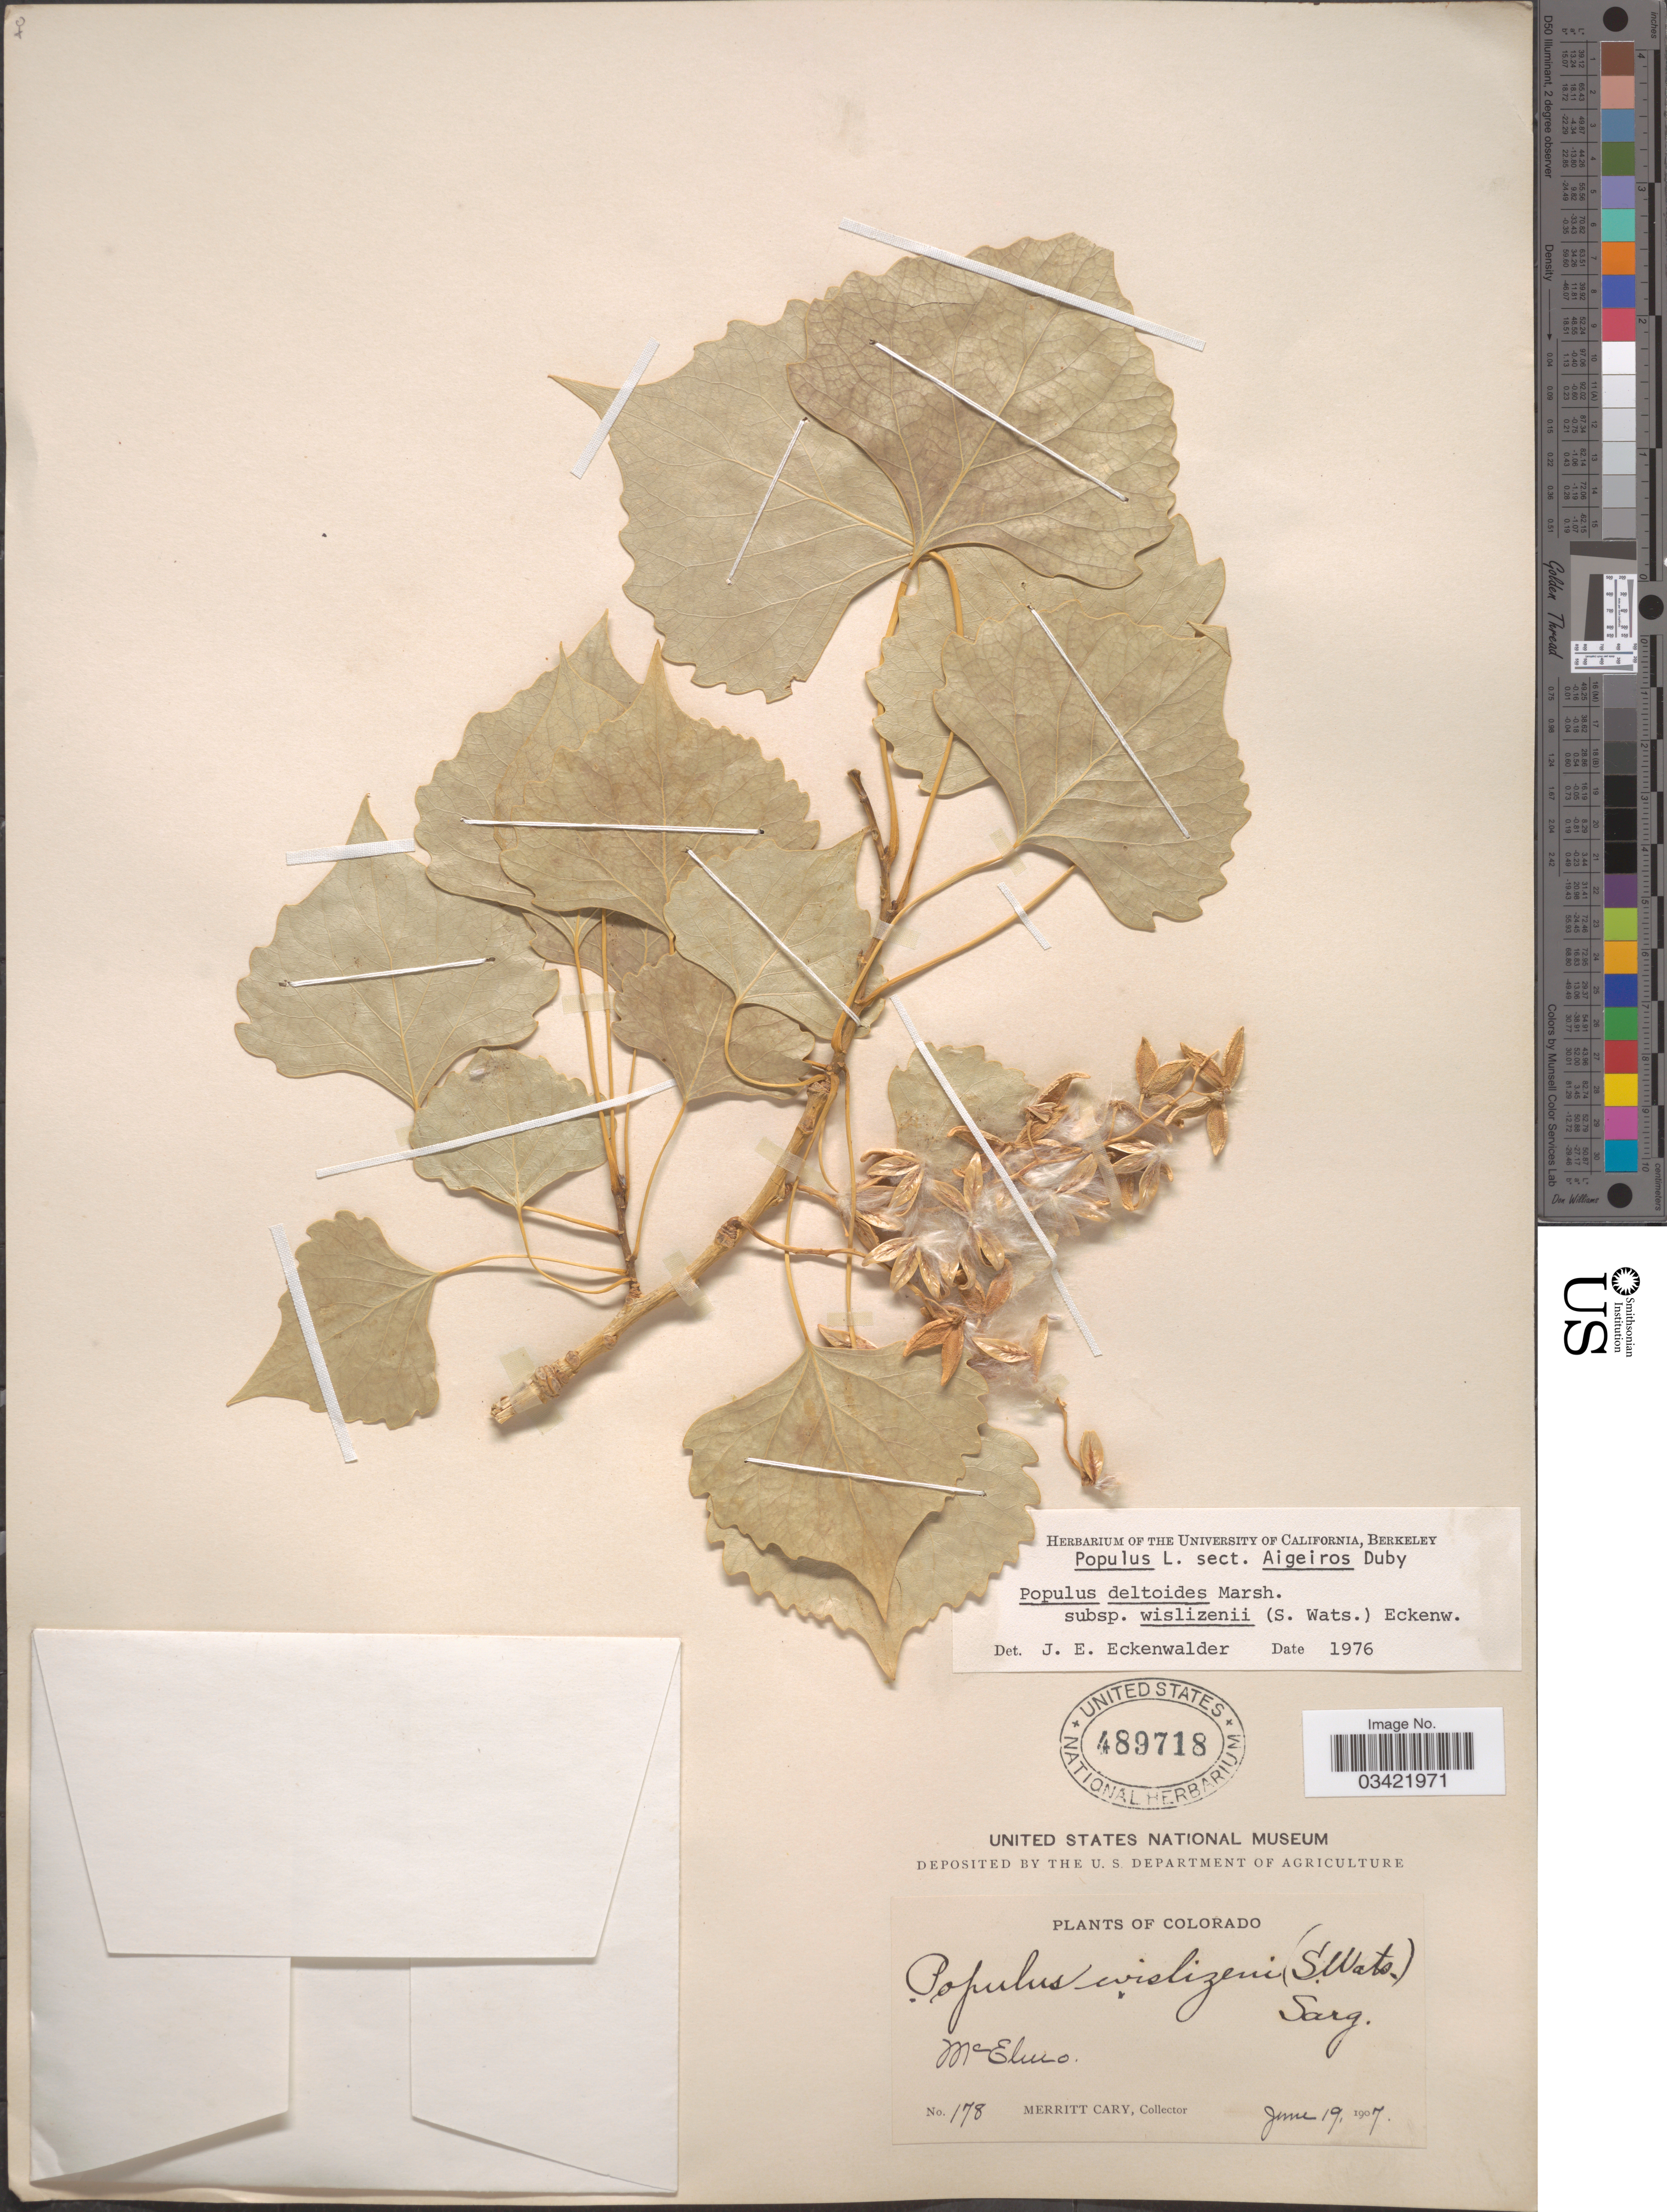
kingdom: Plantae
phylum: Tracheophyta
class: Magnoliopsida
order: Malpighiales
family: Salicaceae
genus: Populus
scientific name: Populus deltoides subsp. wislizeni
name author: (S. Watson) Eckenw.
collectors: M. Cary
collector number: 178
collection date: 1907-06-19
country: United States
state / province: Colorado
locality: McElmo.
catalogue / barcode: US 489718